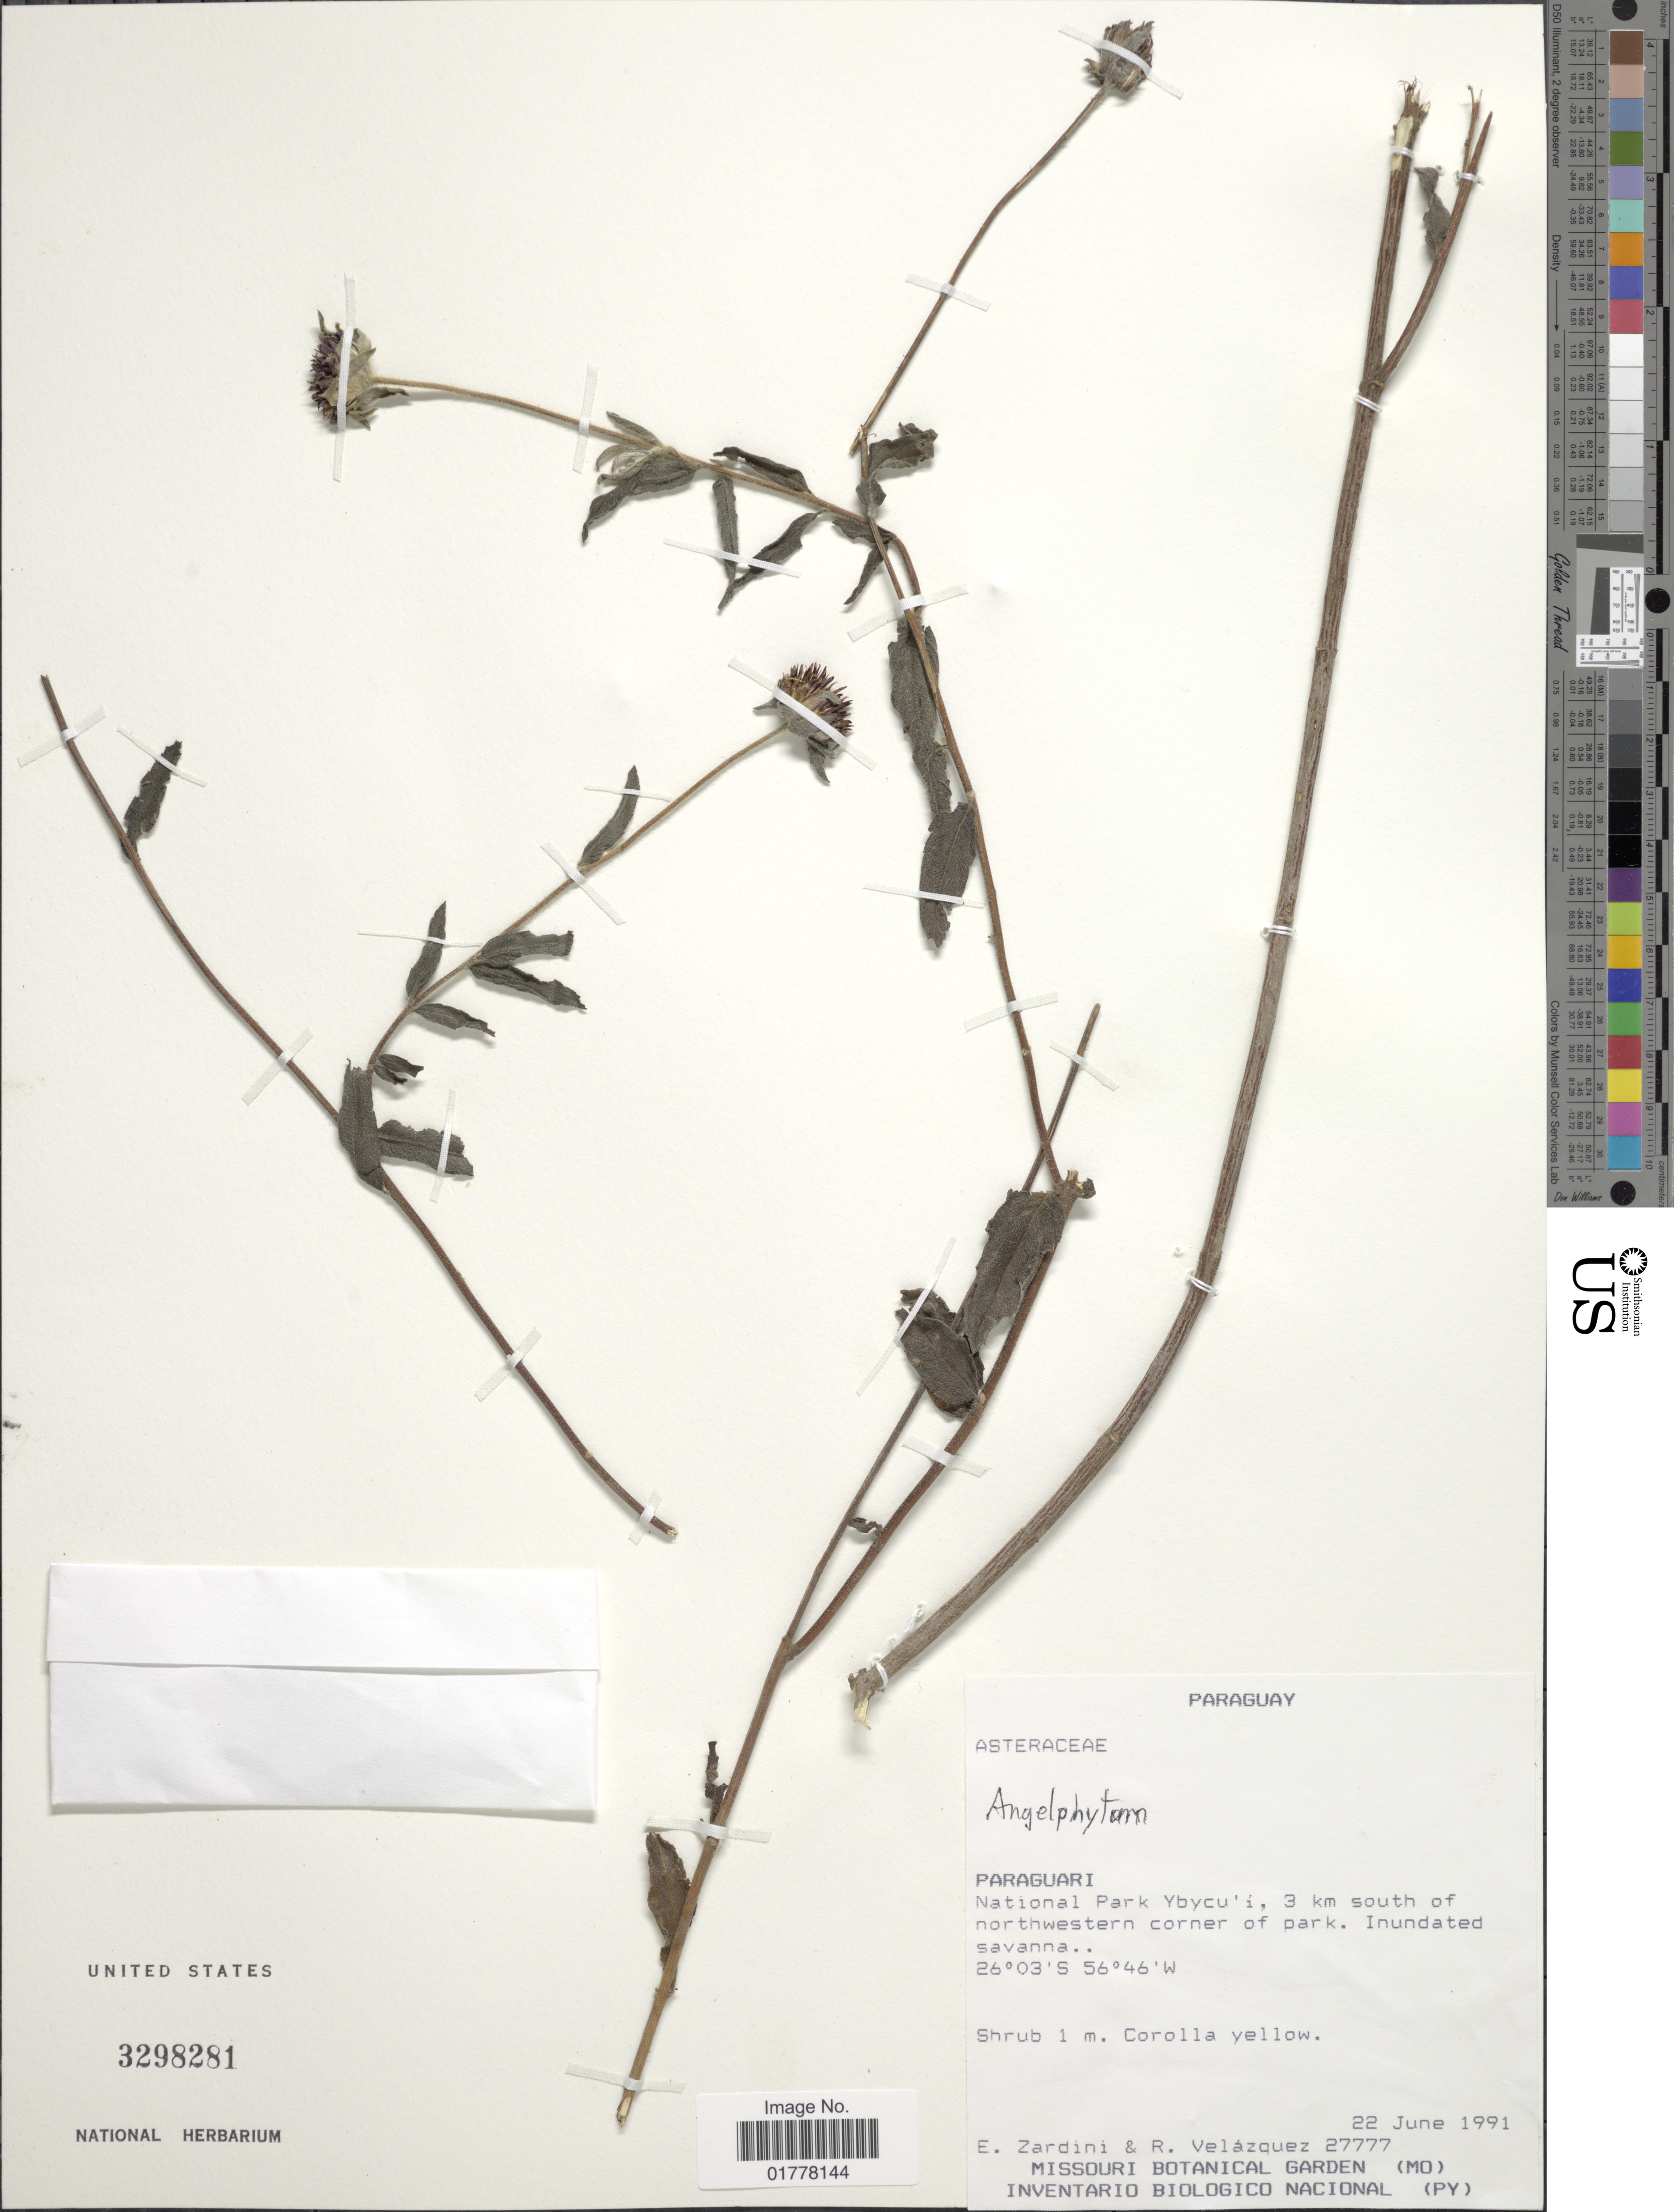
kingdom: Plantae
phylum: Tracheophyta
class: Magnoliopsida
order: Asterales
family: Asteraceae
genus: Angelphytum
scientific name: Angelphytum sp.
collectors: E. M. Zardini & R. Velázquez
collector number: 27777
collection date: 1991-06-22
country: Paraguay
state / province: Paraguari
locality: Paraguari. National Park Ybycu'i, 3 km south of northwestern corner of park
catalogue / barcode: US 3298281